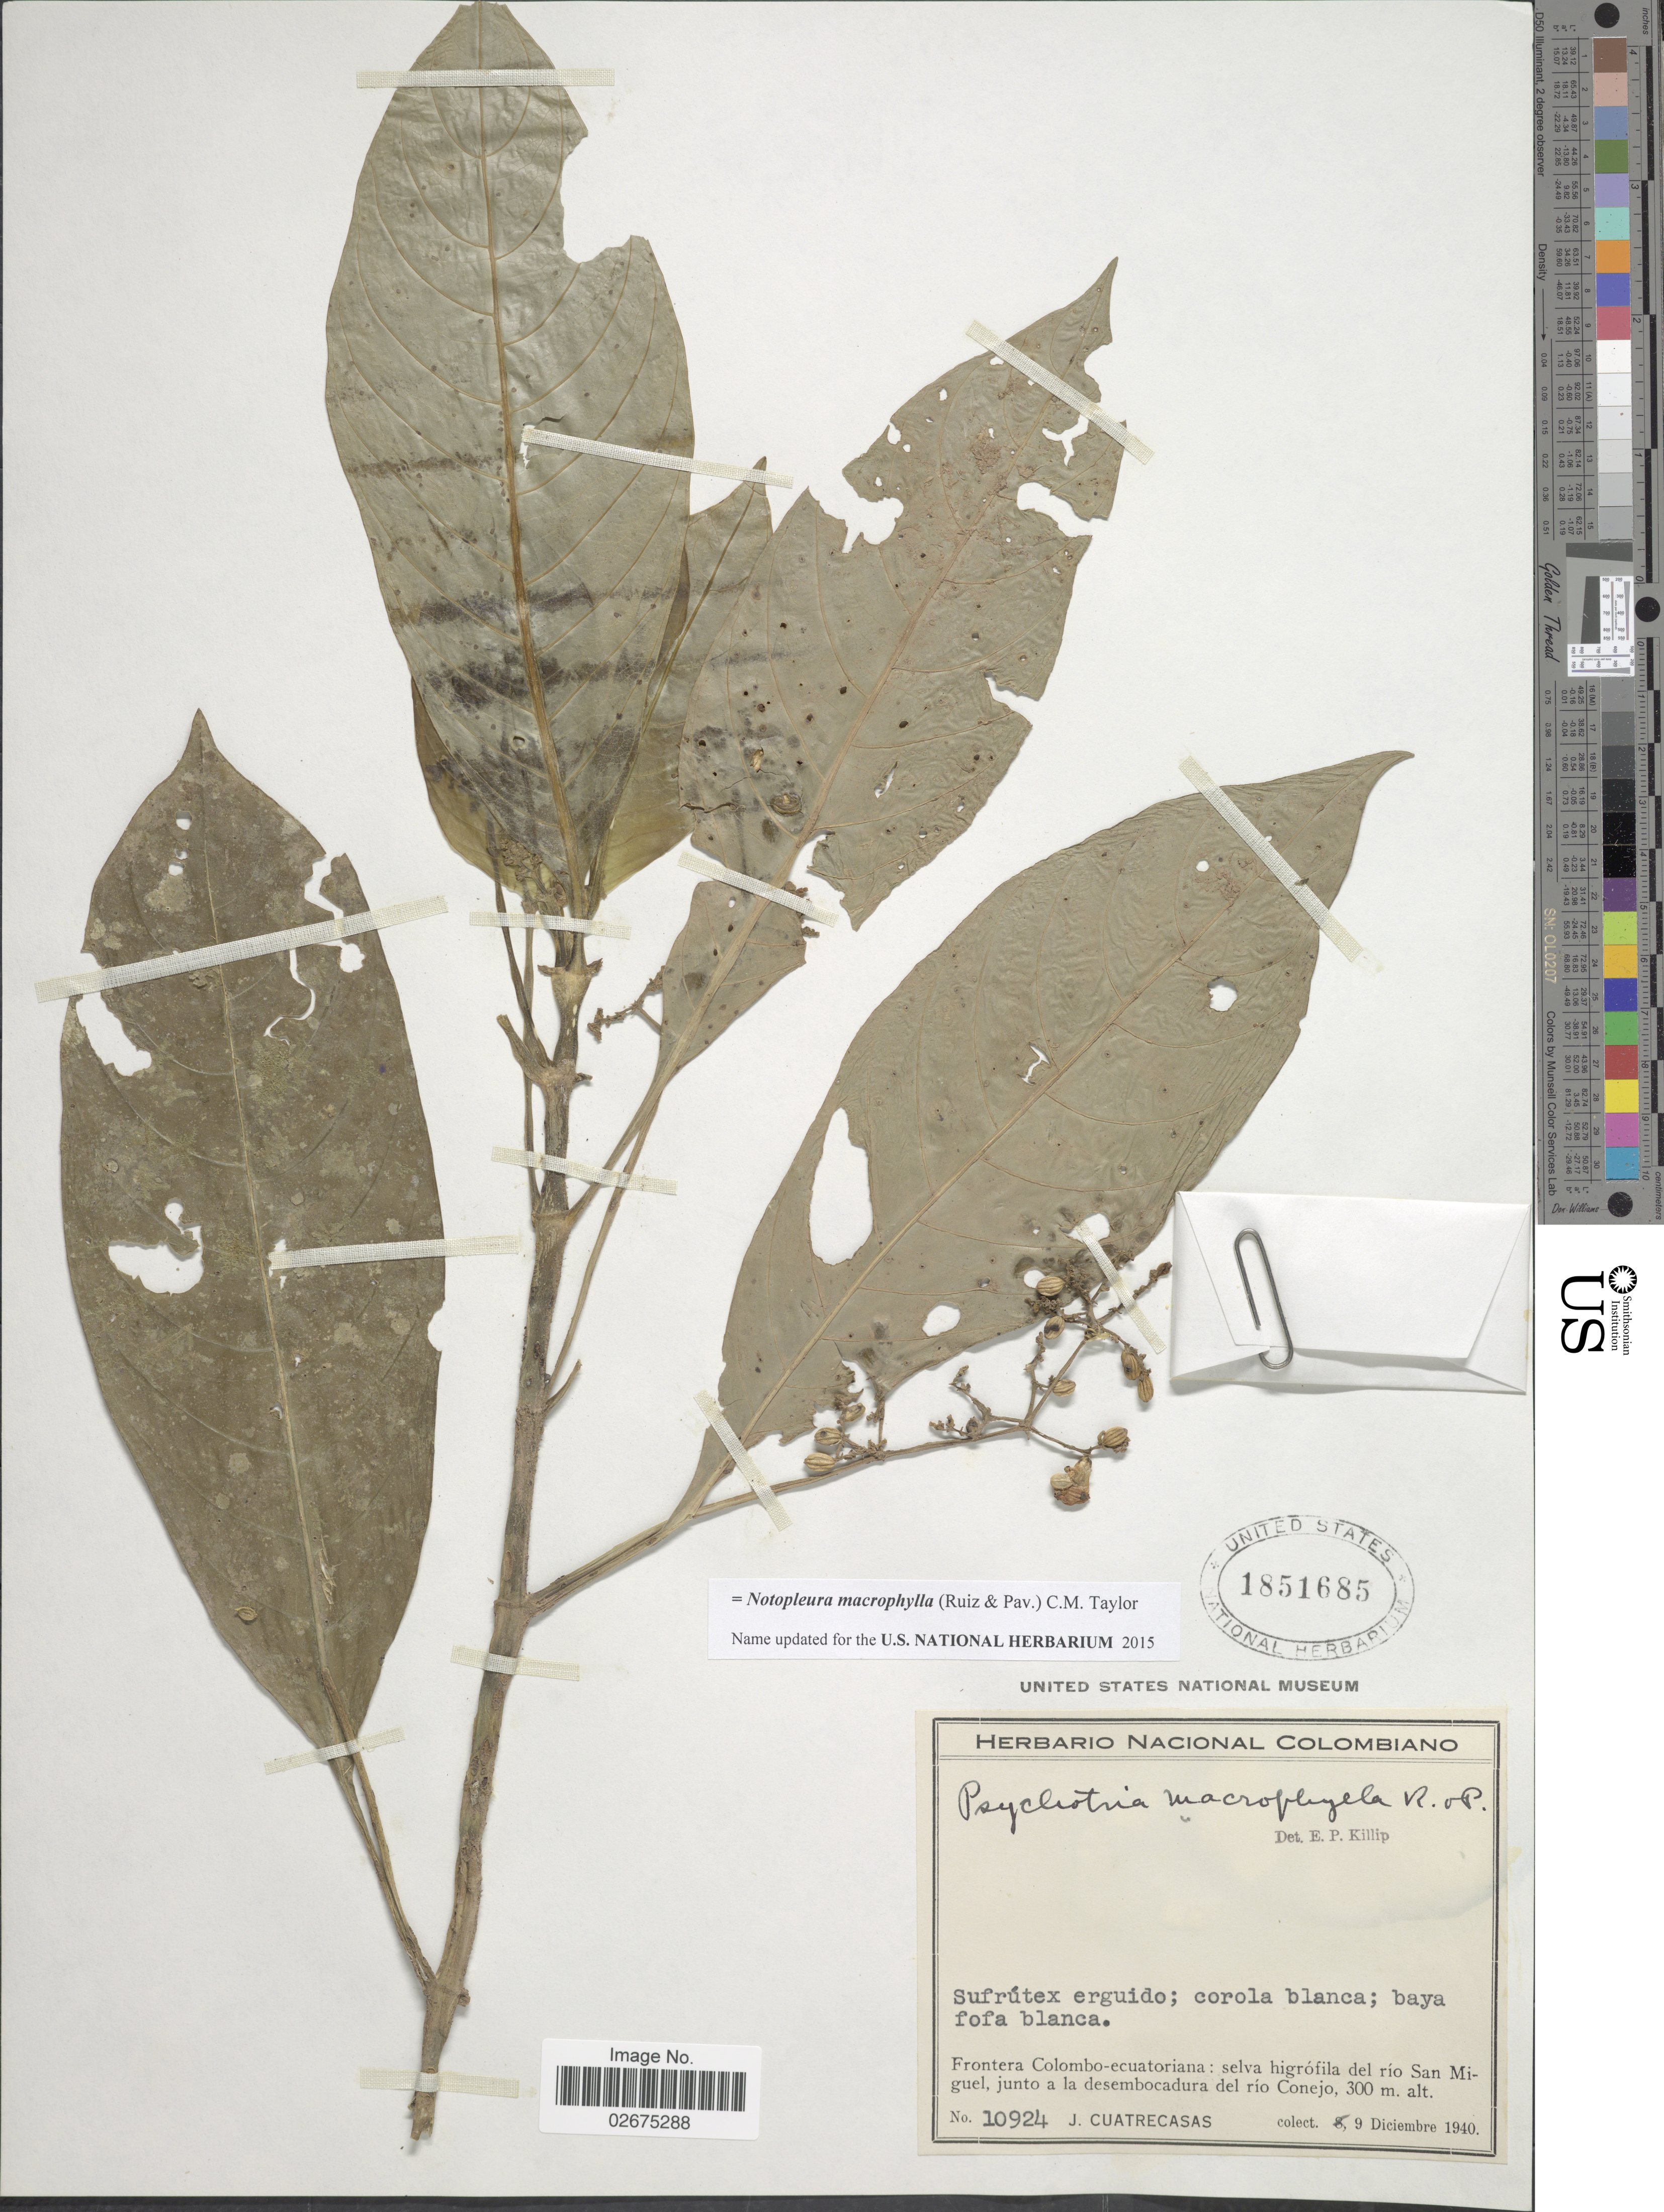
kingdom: Plantae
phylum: Tracheophyta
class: Magnoliopsida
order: Gentianales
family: Rubiaceae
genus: Notopleura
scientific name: Notopleura macrophylla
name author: (Ruiz & Pav.) C.M. Taylor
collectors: J. Cuatrecasas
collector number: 10924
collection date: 1940-12-09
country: Colombia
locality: Frontera Colombo-ecuatoriana: selva higrófila del río San Miguel, justo a la desembocadura del río Conejo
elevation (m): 300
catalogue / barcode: US 1851685